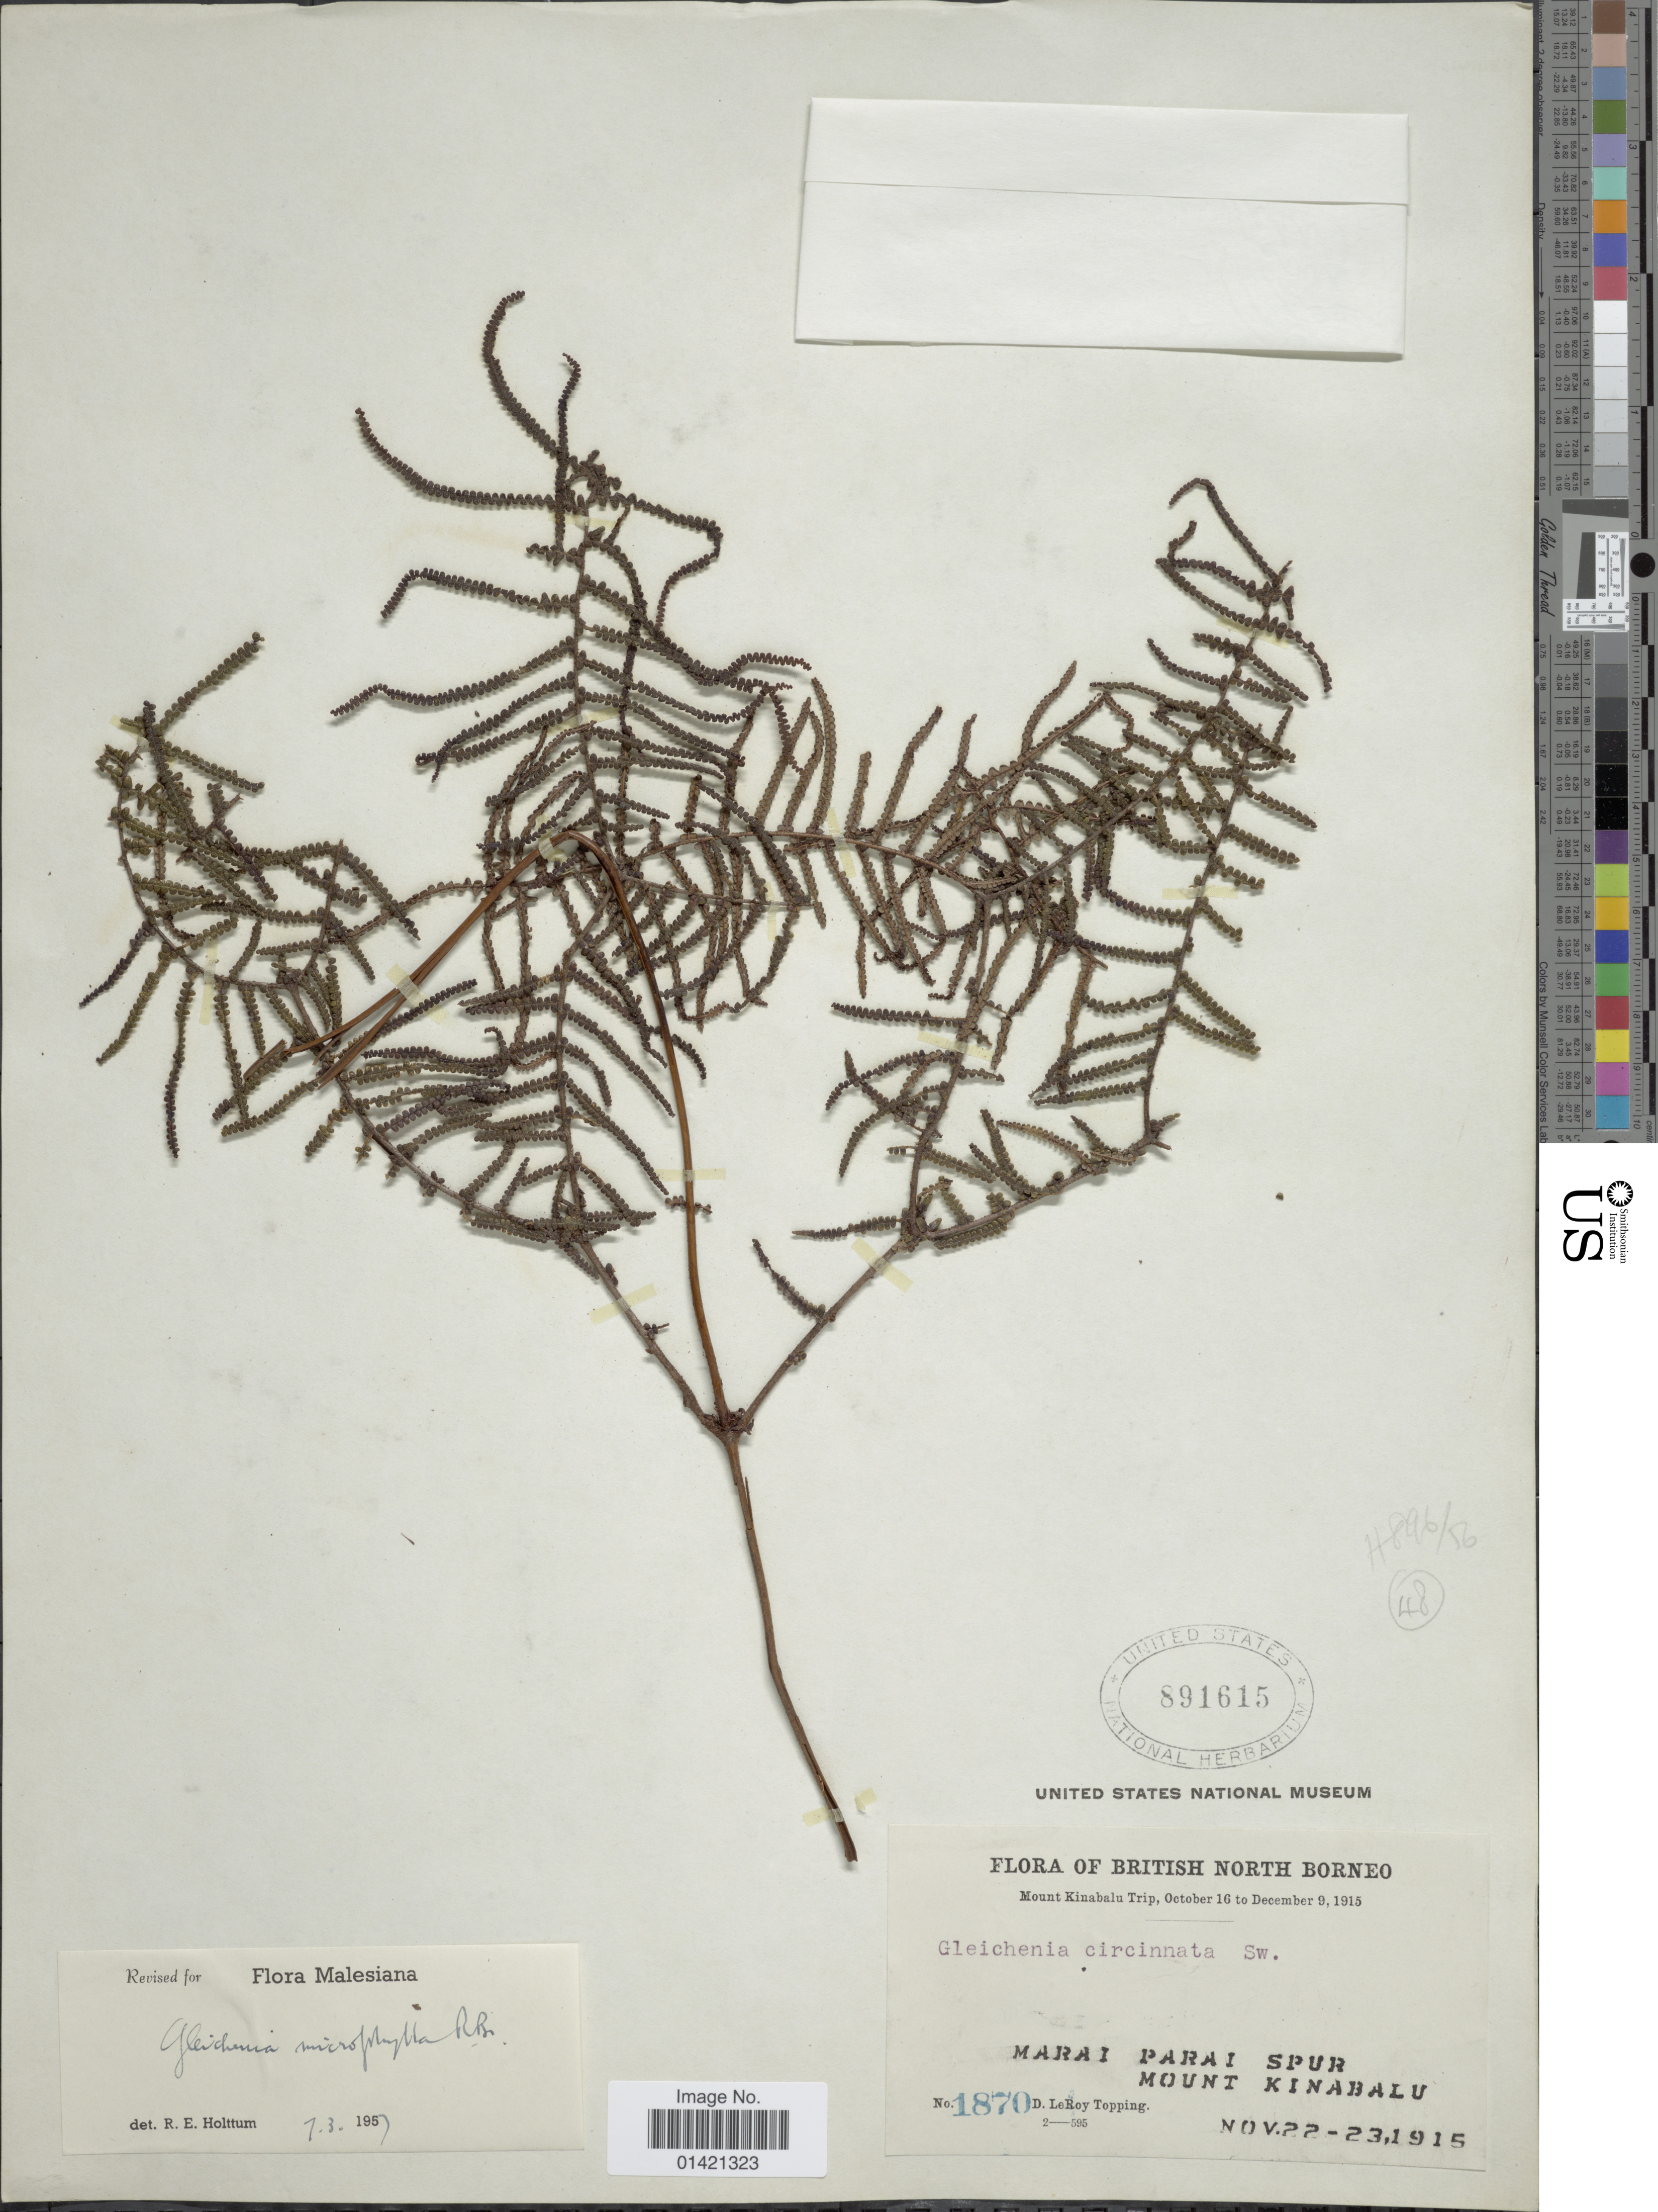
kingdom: Plantae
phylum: Tracheophyta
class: Polypodiopsida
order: Gleicheniales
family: Gleicheniaceae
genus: Gleichenia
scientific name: Gleichenia microphylla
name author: R. Br.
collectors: D. L. Topping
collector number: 1870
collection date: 1915-11-22/1915-11-23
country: Malaysia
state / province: Sabah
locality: British North Borneo. Marai Parai Spur. Mount Kinabalu.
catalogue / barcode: US 891615